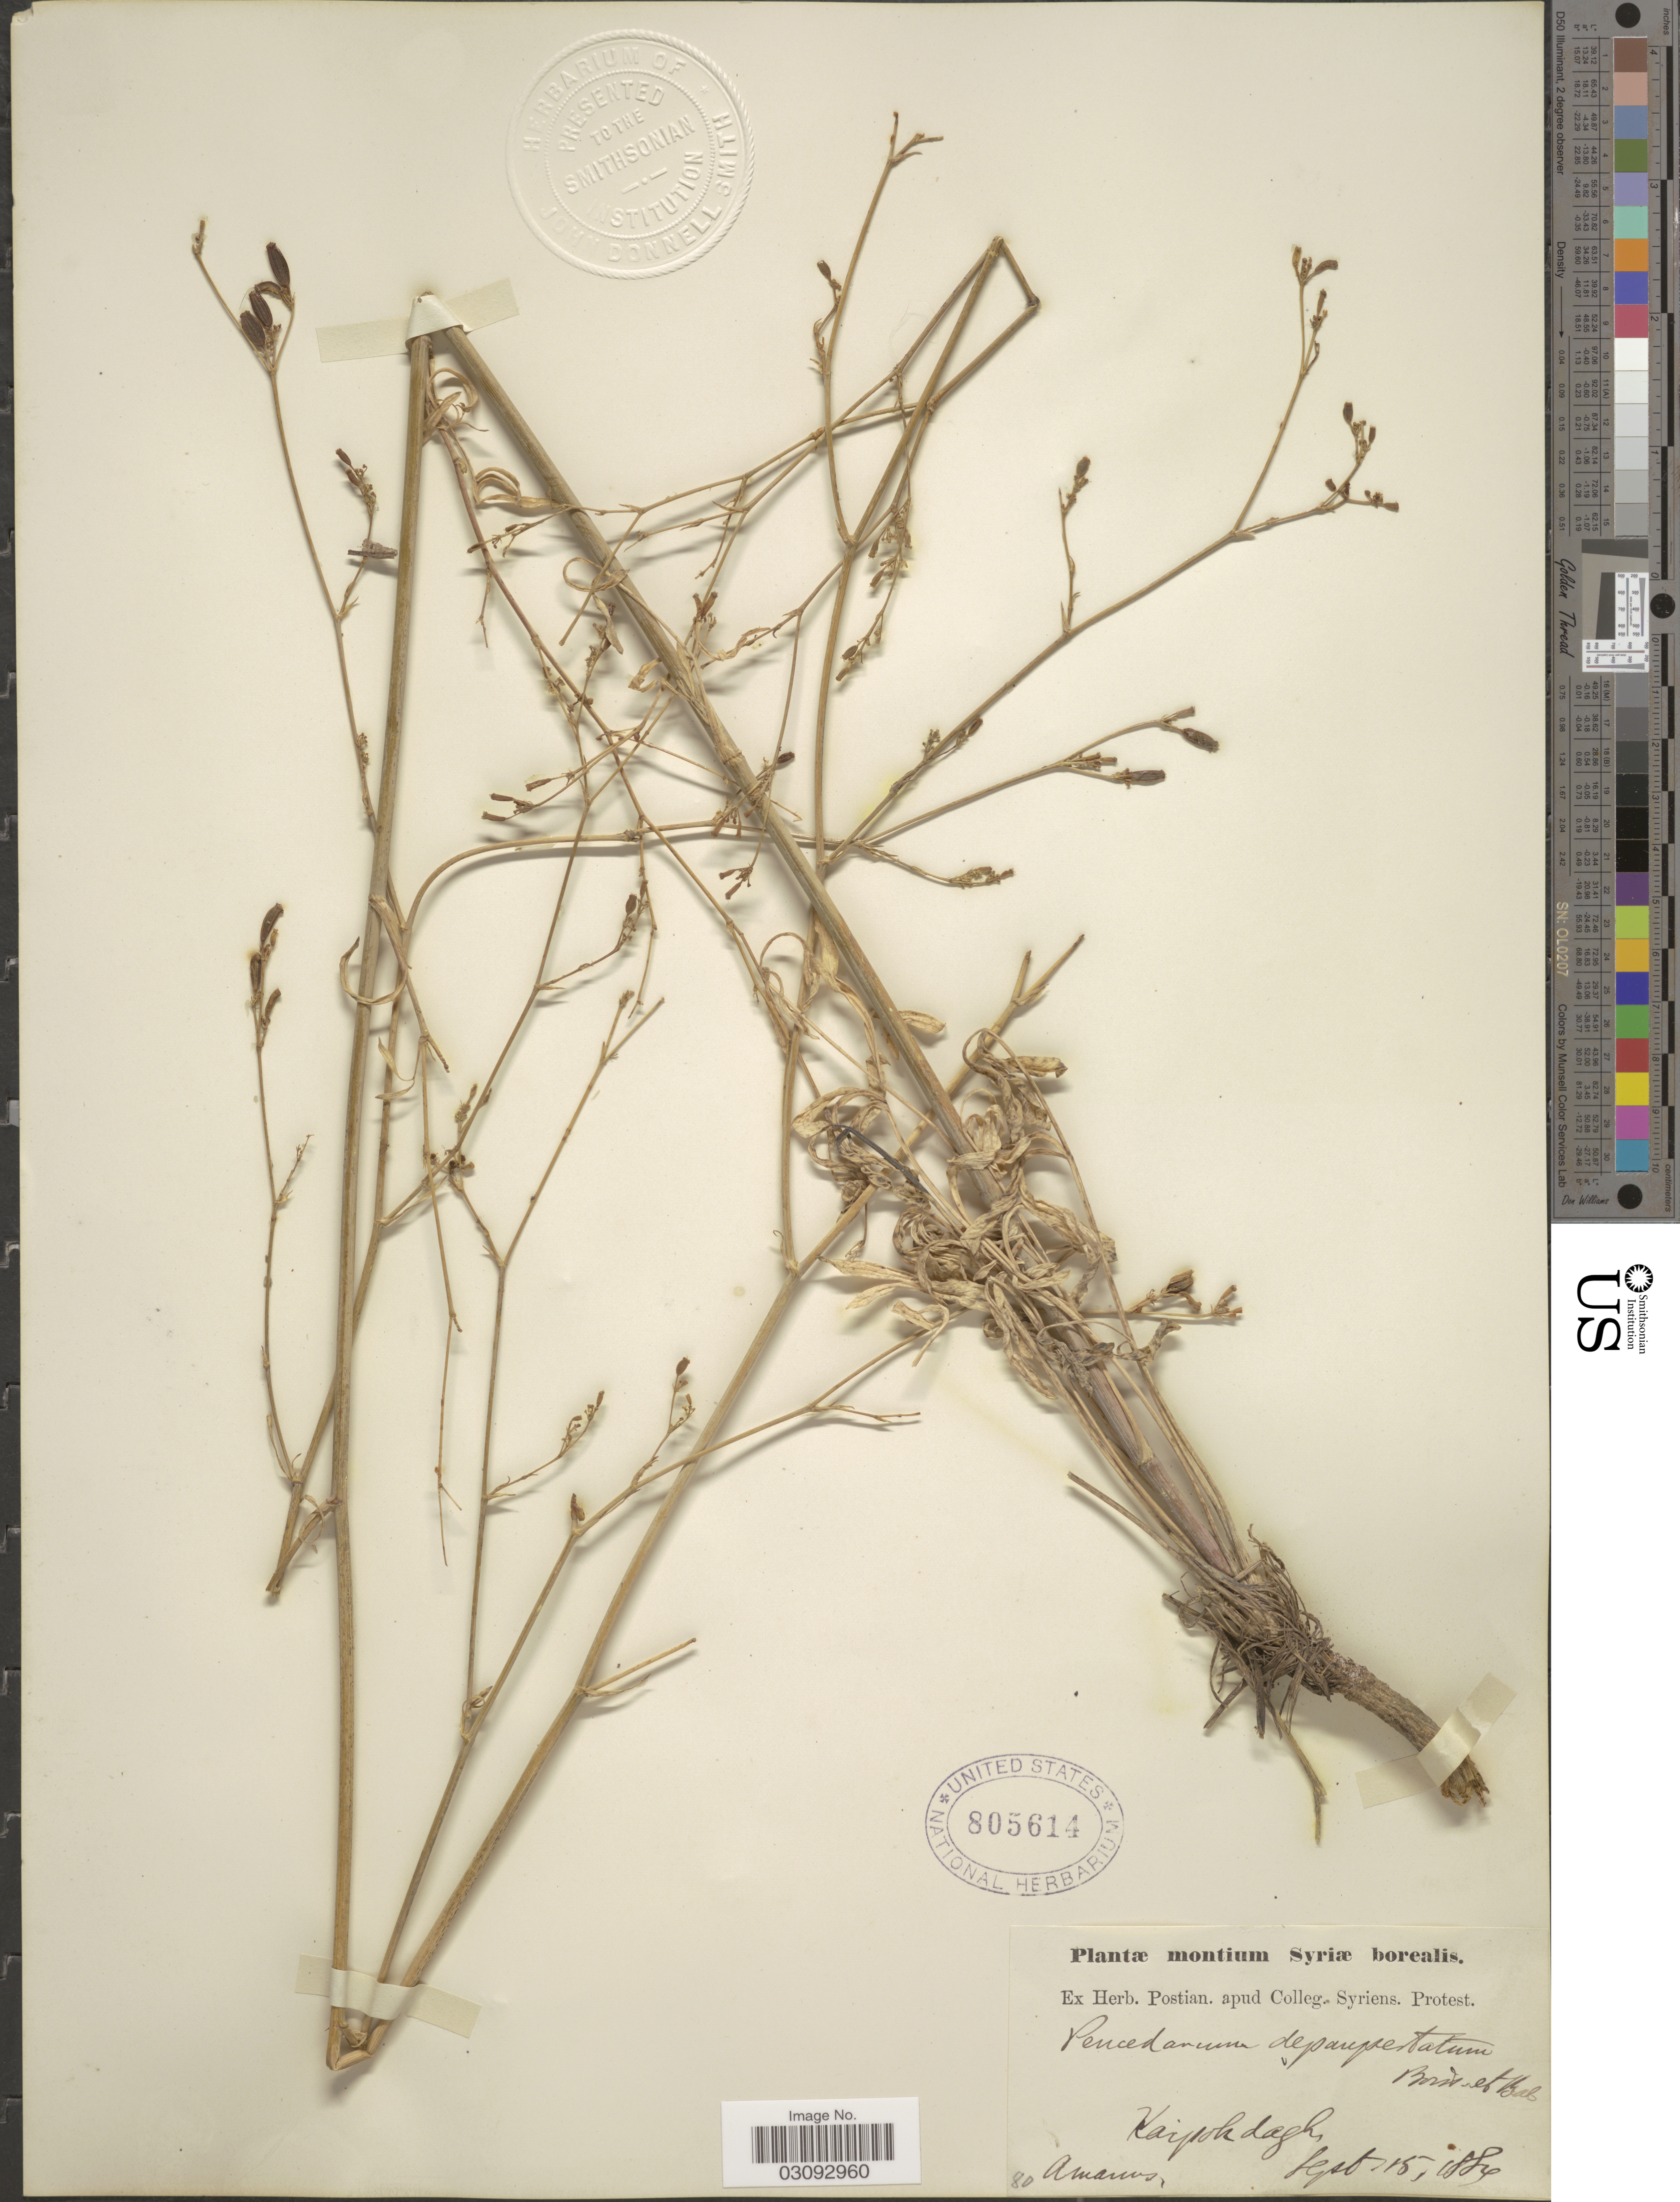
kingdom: Plantae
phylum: Tracheophyta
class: Magnoliopsida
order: Apiales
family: Apiaceae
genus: Peucedanum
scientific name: Peucedanum depauperatum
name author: Boiss. & Balansa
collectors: ex herb. Postian. apud Colleg. Syriens. Protest. USE "Fannie P. A. Shepard" (10308853) AS PRIMARY COLLECTOR INSTEAD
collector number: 80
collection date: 1884-09-15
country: Syria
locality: Syriae borealis, Karjokdagh. Amanus.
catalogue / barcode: US 805614